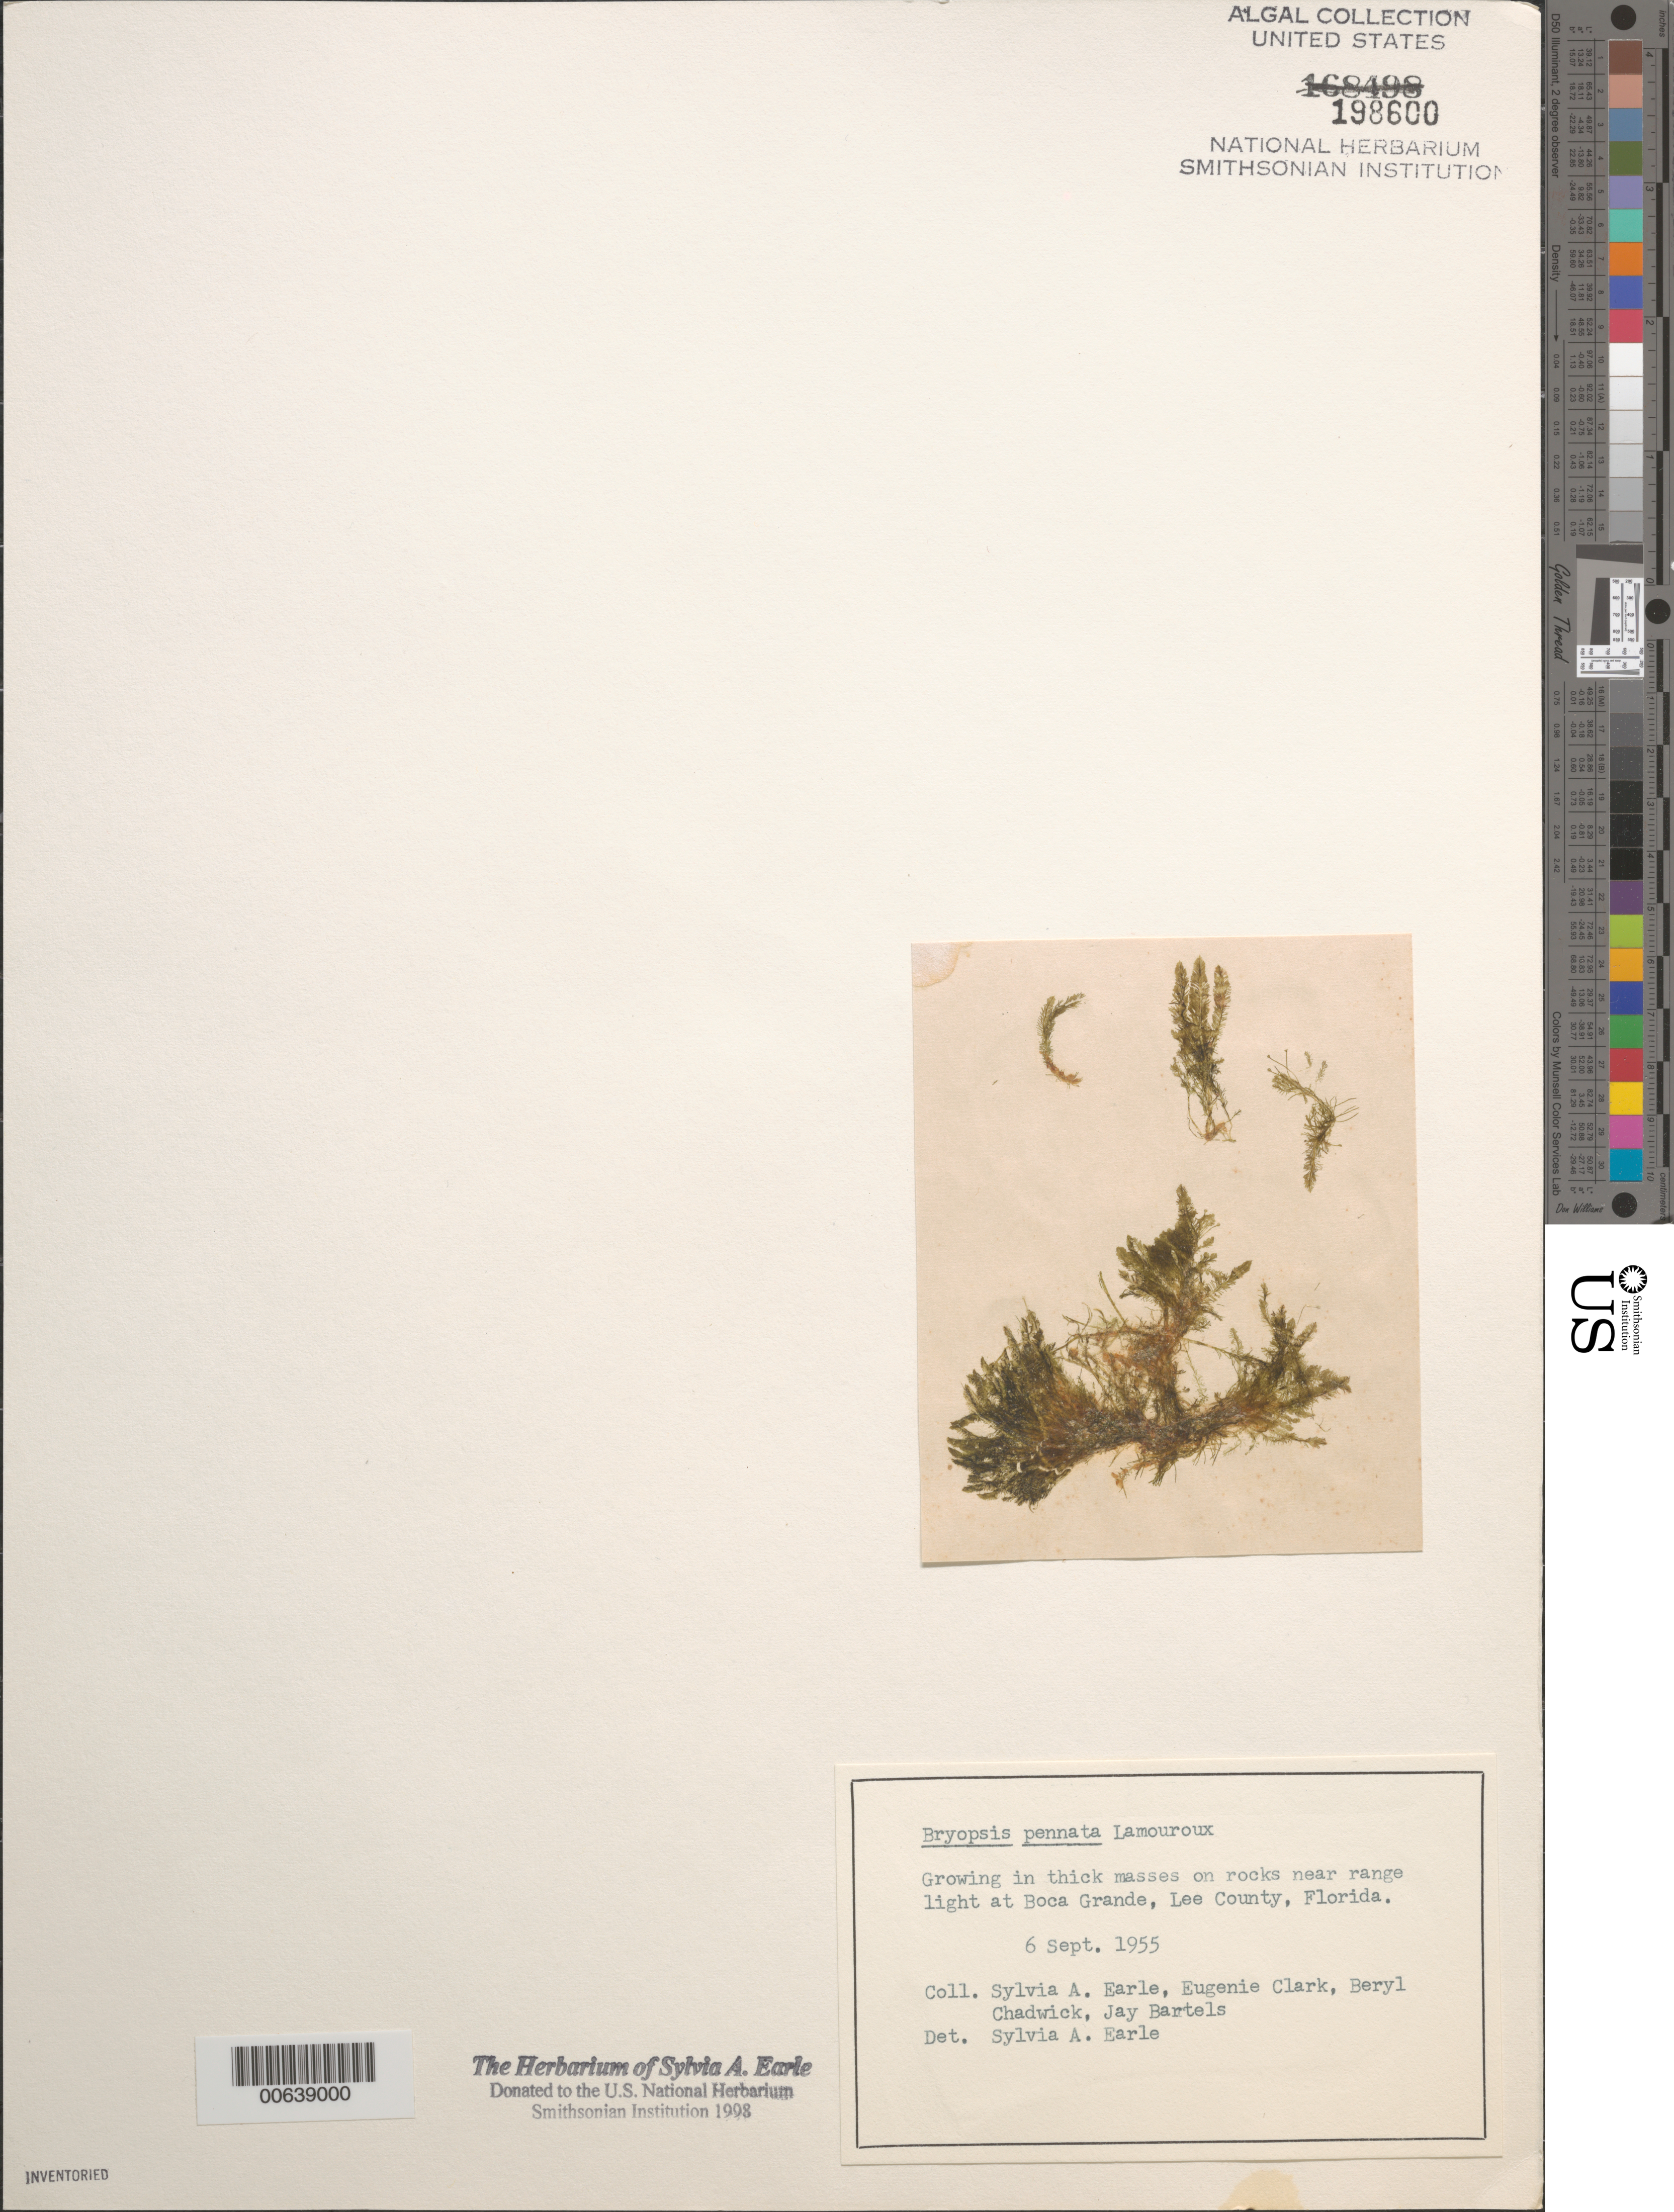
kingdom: Plantae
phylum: Chlorophyta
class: Ulvophyceae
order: Bryopsidales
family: Bryopsidaceae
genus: Bryopsis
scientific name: Bryopsis pennata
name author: J.V.Lamouroux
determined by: Earle, S. A.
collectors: S. A. Earle, E. Clark, B. Chadwick & J. Bartels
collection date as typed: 06 Sep 1955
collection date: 1955-09-06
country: United States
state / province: Florida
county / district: Lee County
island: Gasparilla Island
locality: Boca Grande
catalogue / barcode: US 198600